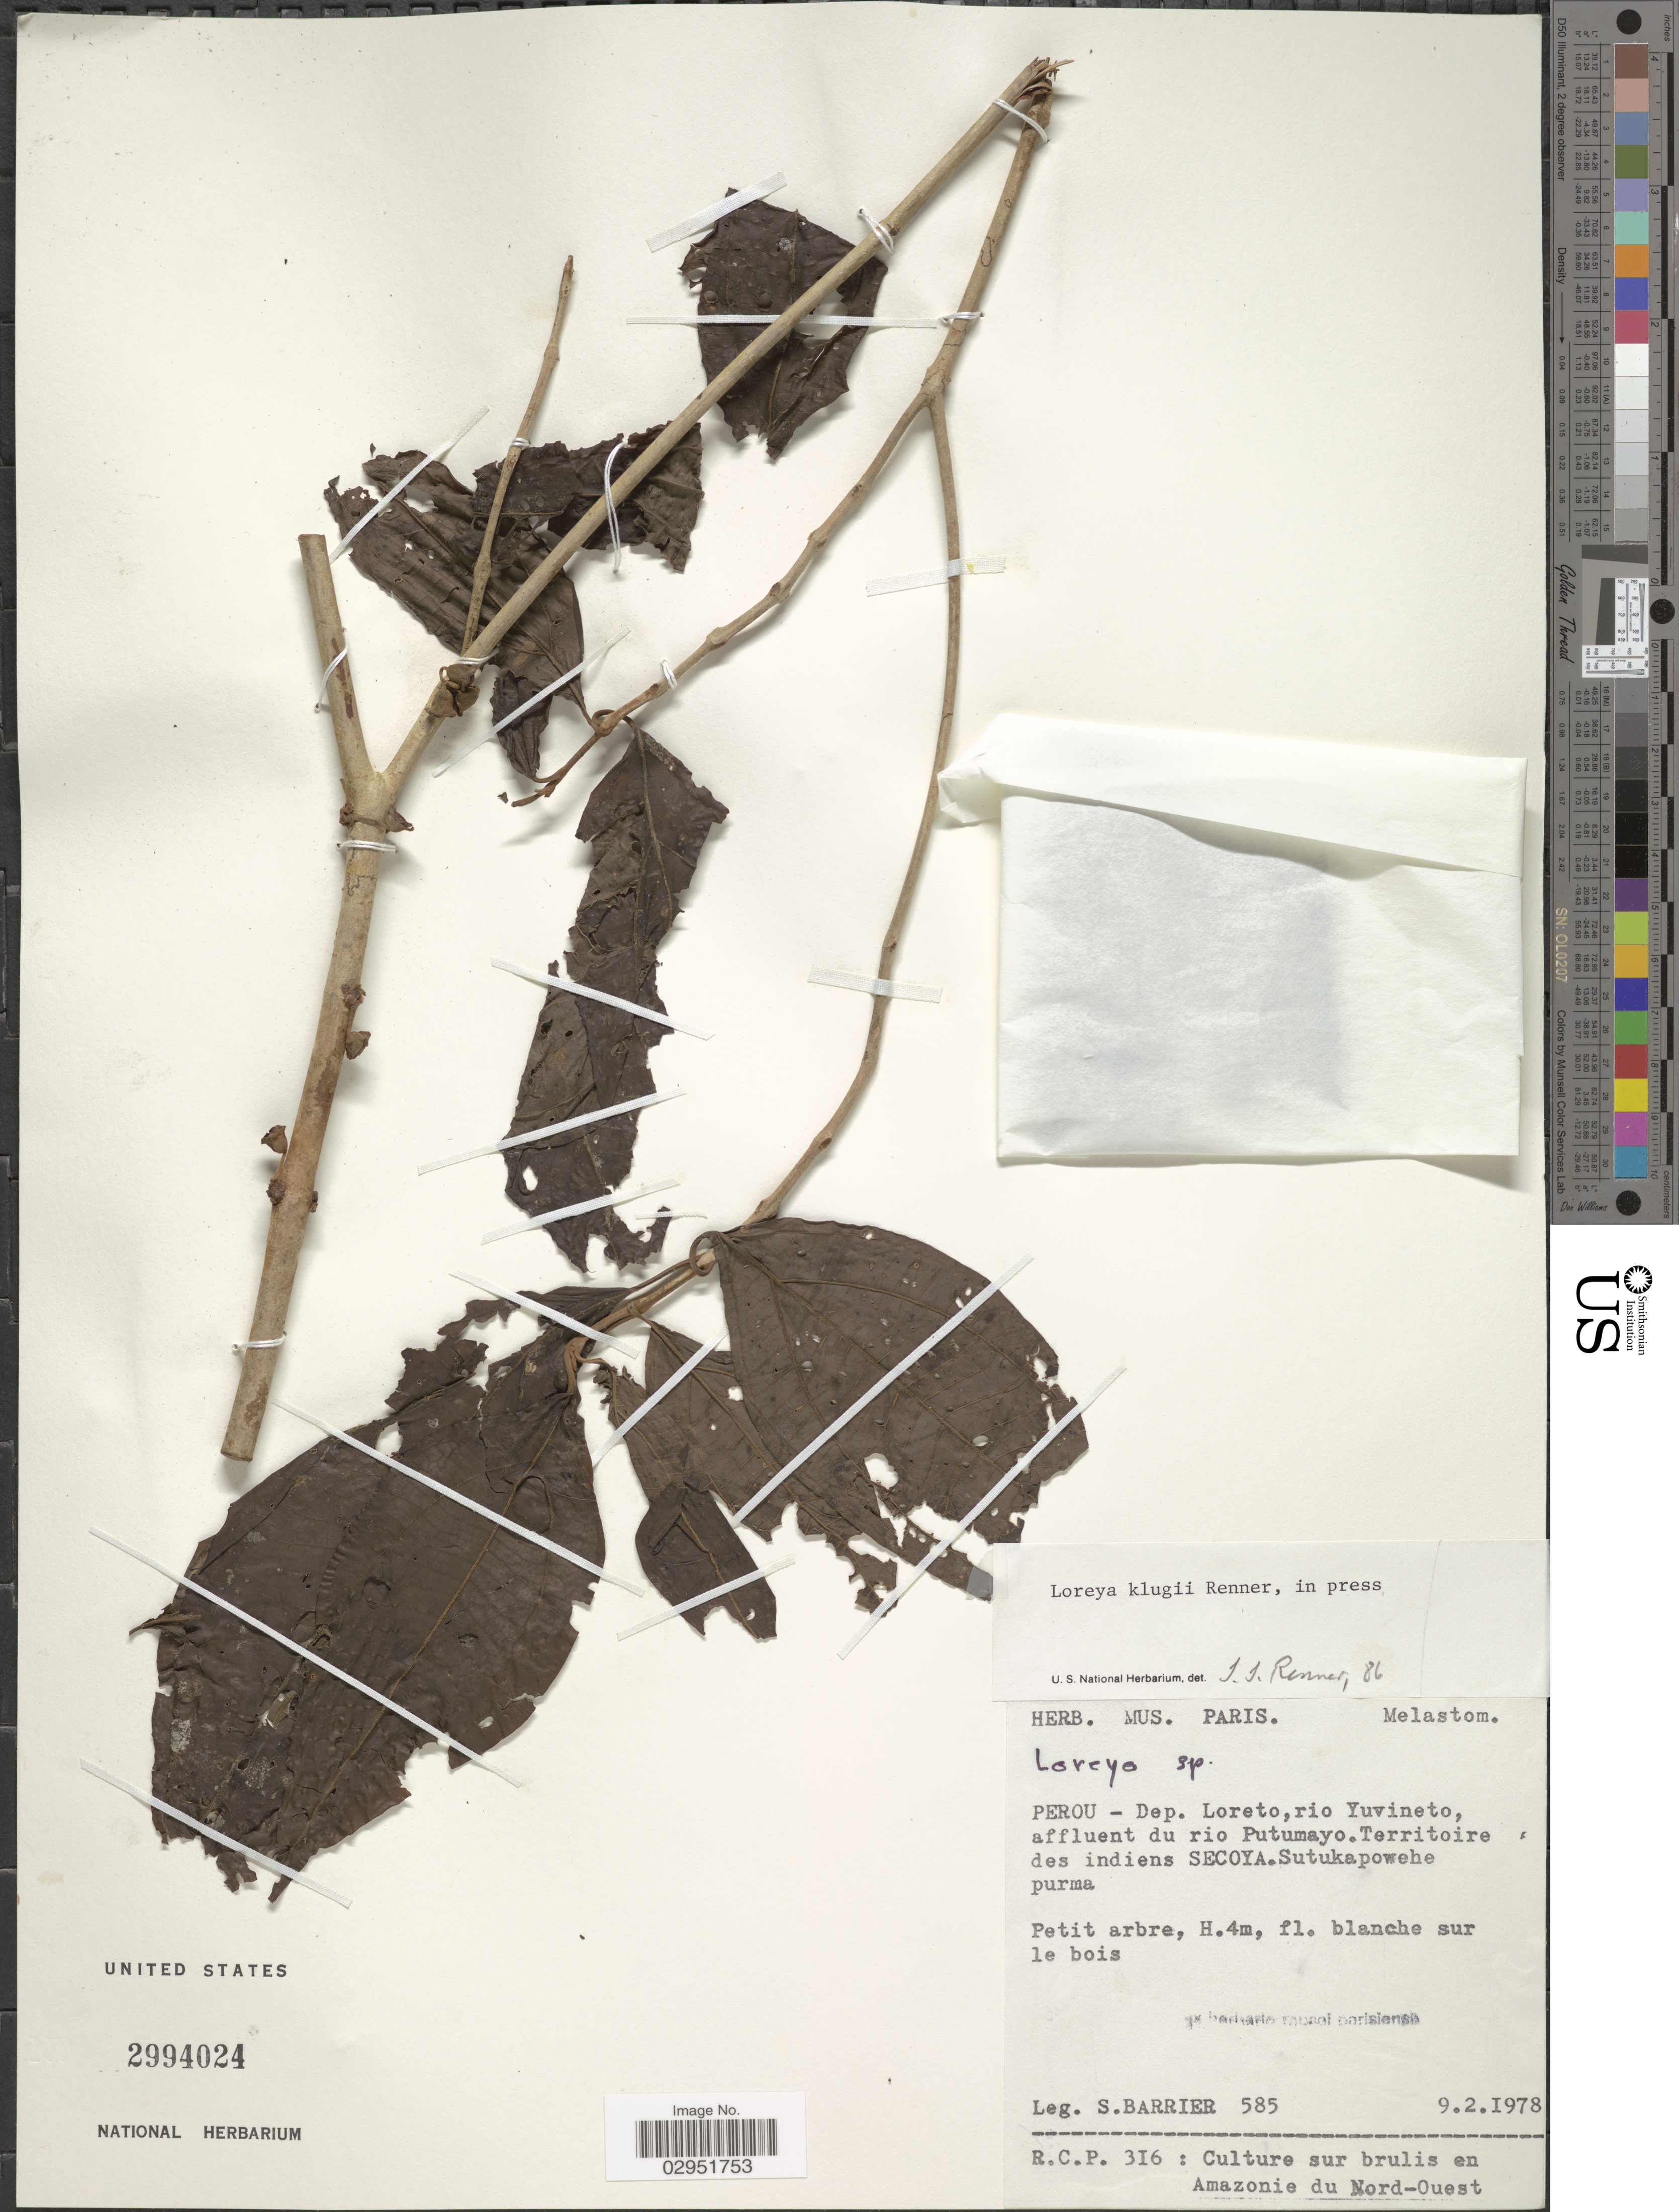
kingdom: Plantae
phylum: Tracheophyta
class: Magnoliopsida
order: Myrtales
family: Melastomataceae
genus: Bellucia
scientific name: Bellucia klugii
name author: (S.S. Renner) Penneys et al.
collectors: S. Barrier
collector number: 585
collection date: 1978-02-09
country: Peru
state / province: Loreto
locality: Dep. Loreto, rio Yuvineto, affluent du rio Putumayo. Territoire des indiens Secoya.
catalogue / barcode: US 2994024